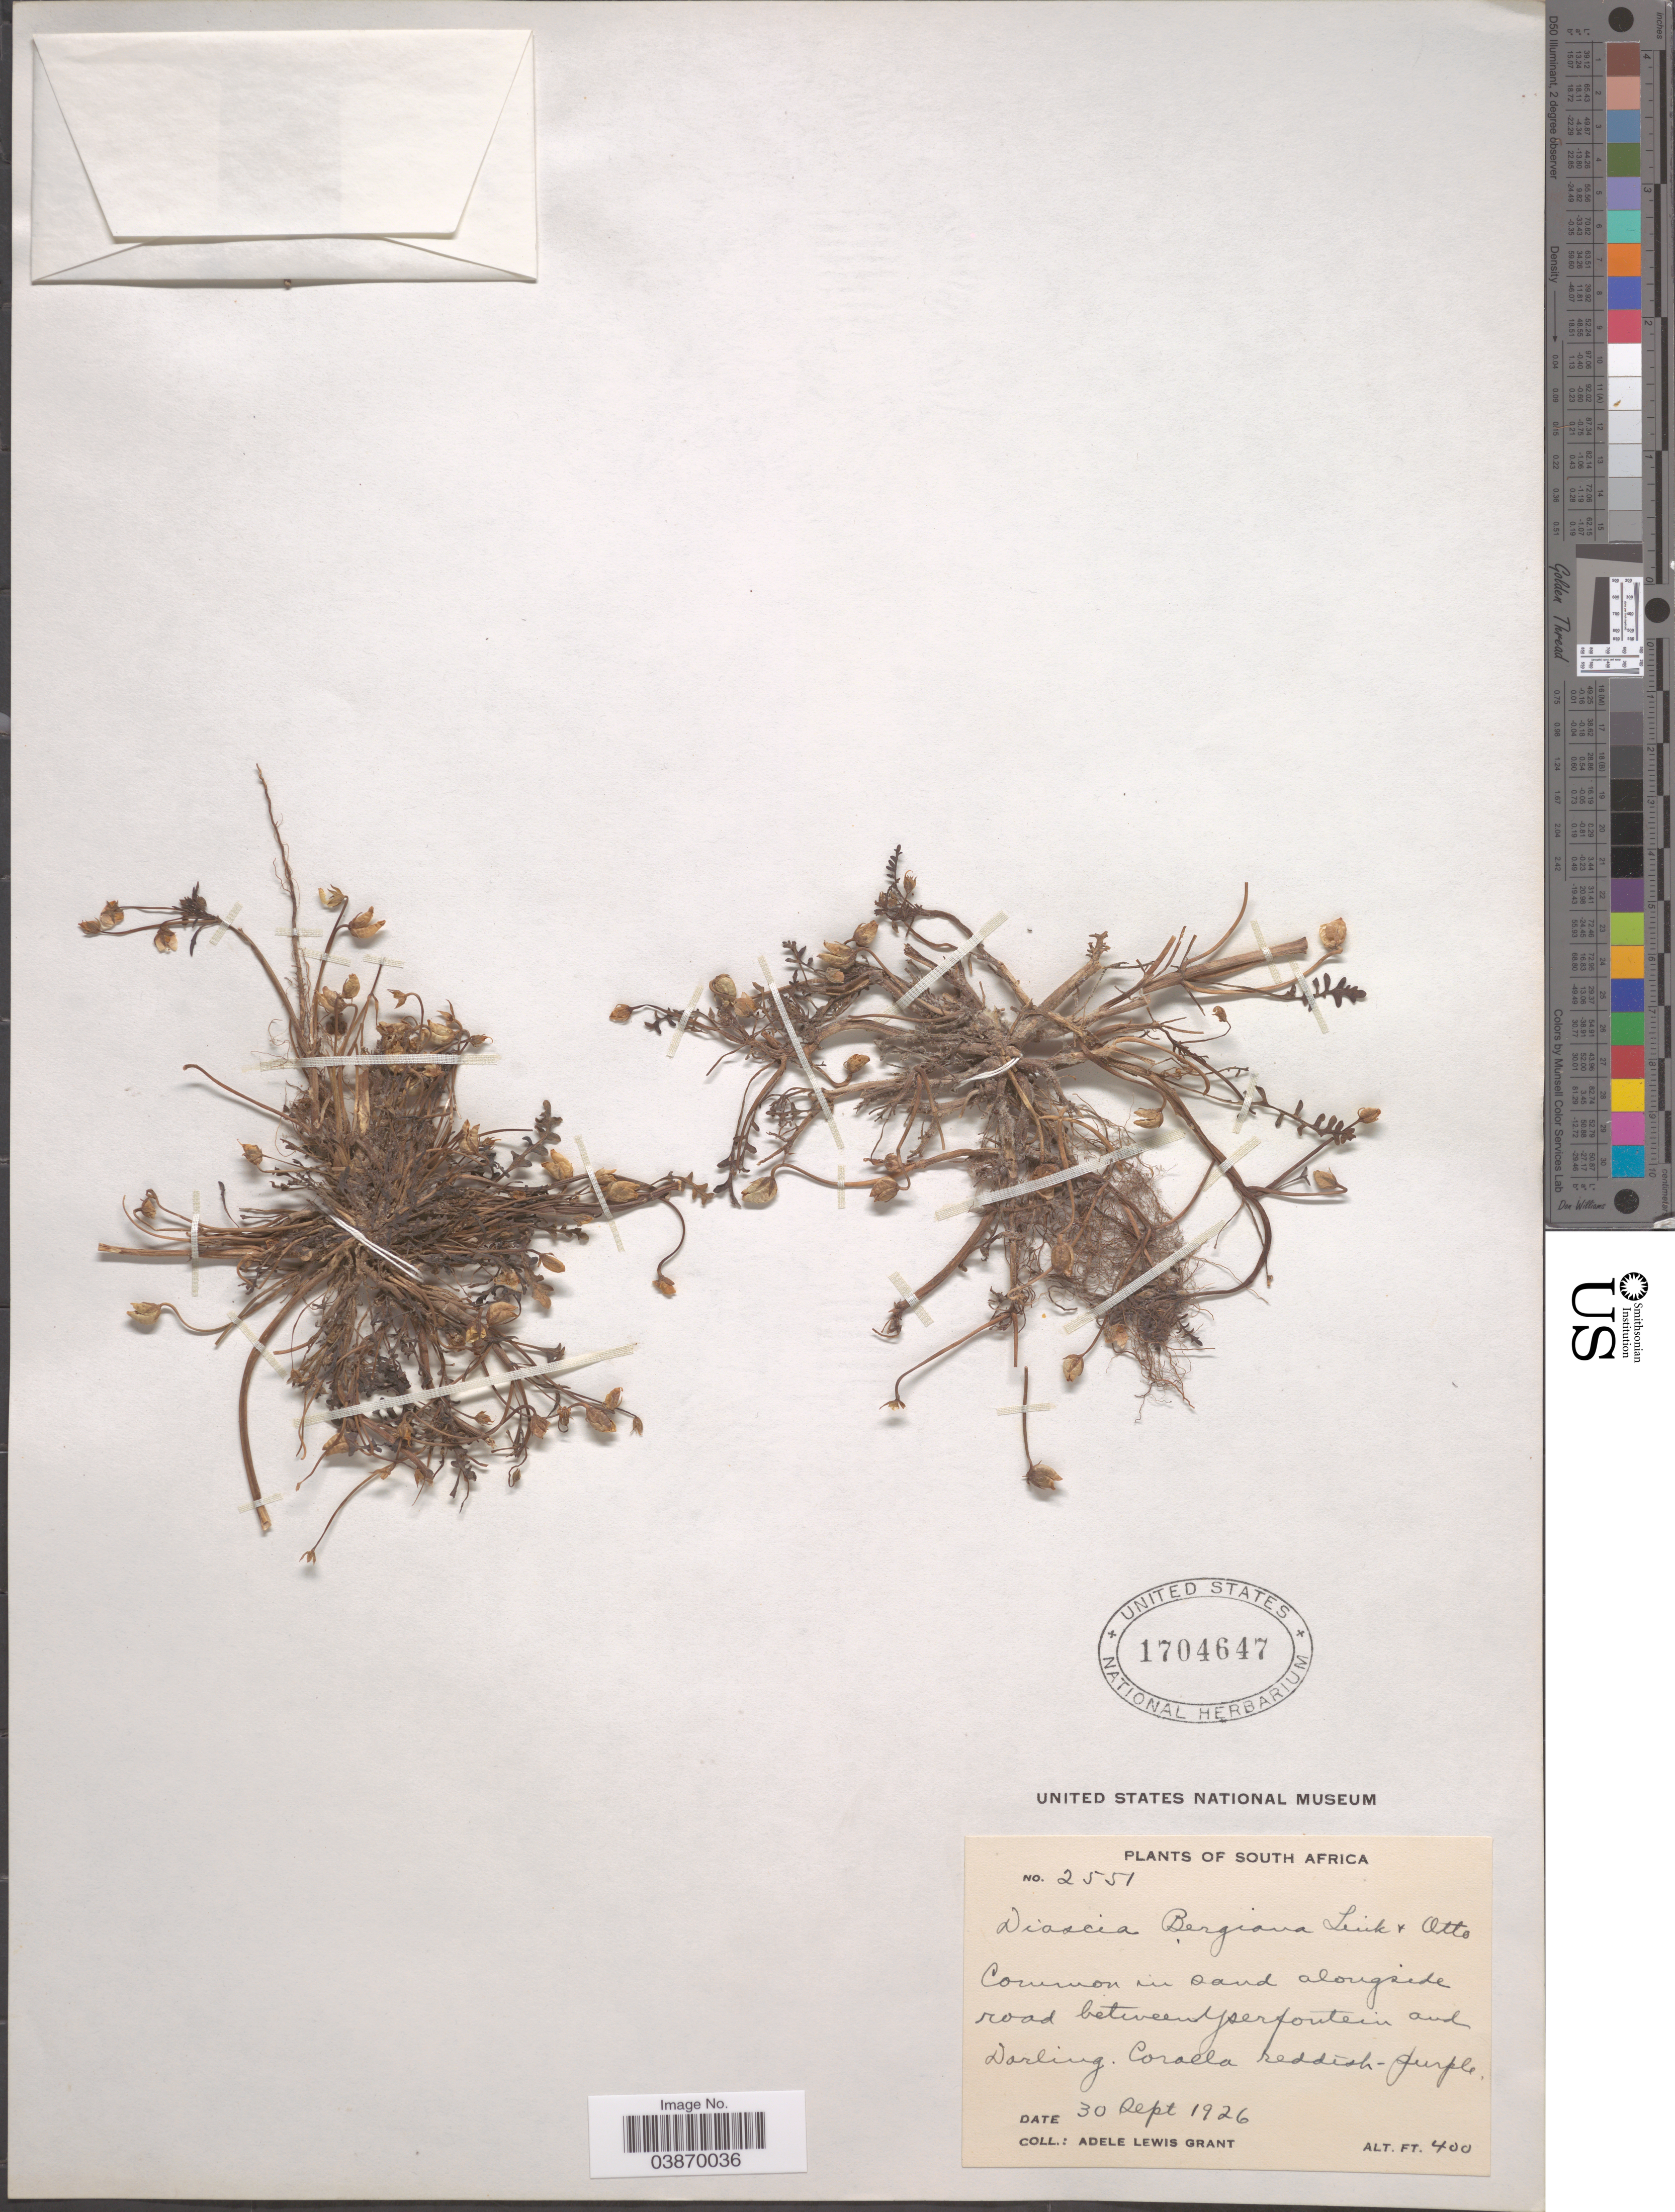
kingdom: Plantae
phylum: Tracheophyta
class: Magnoliopsida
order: Lamiales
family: Scrophulariaceae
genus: Diascia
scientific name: Diascia bergiana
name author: Link & Otto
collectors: A. L. Grant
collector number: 2551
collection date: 1926-09-30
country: South Africa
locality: Common in sand alongside road between Yserfontein and Darling.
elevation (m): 122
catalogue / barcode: US 1704647